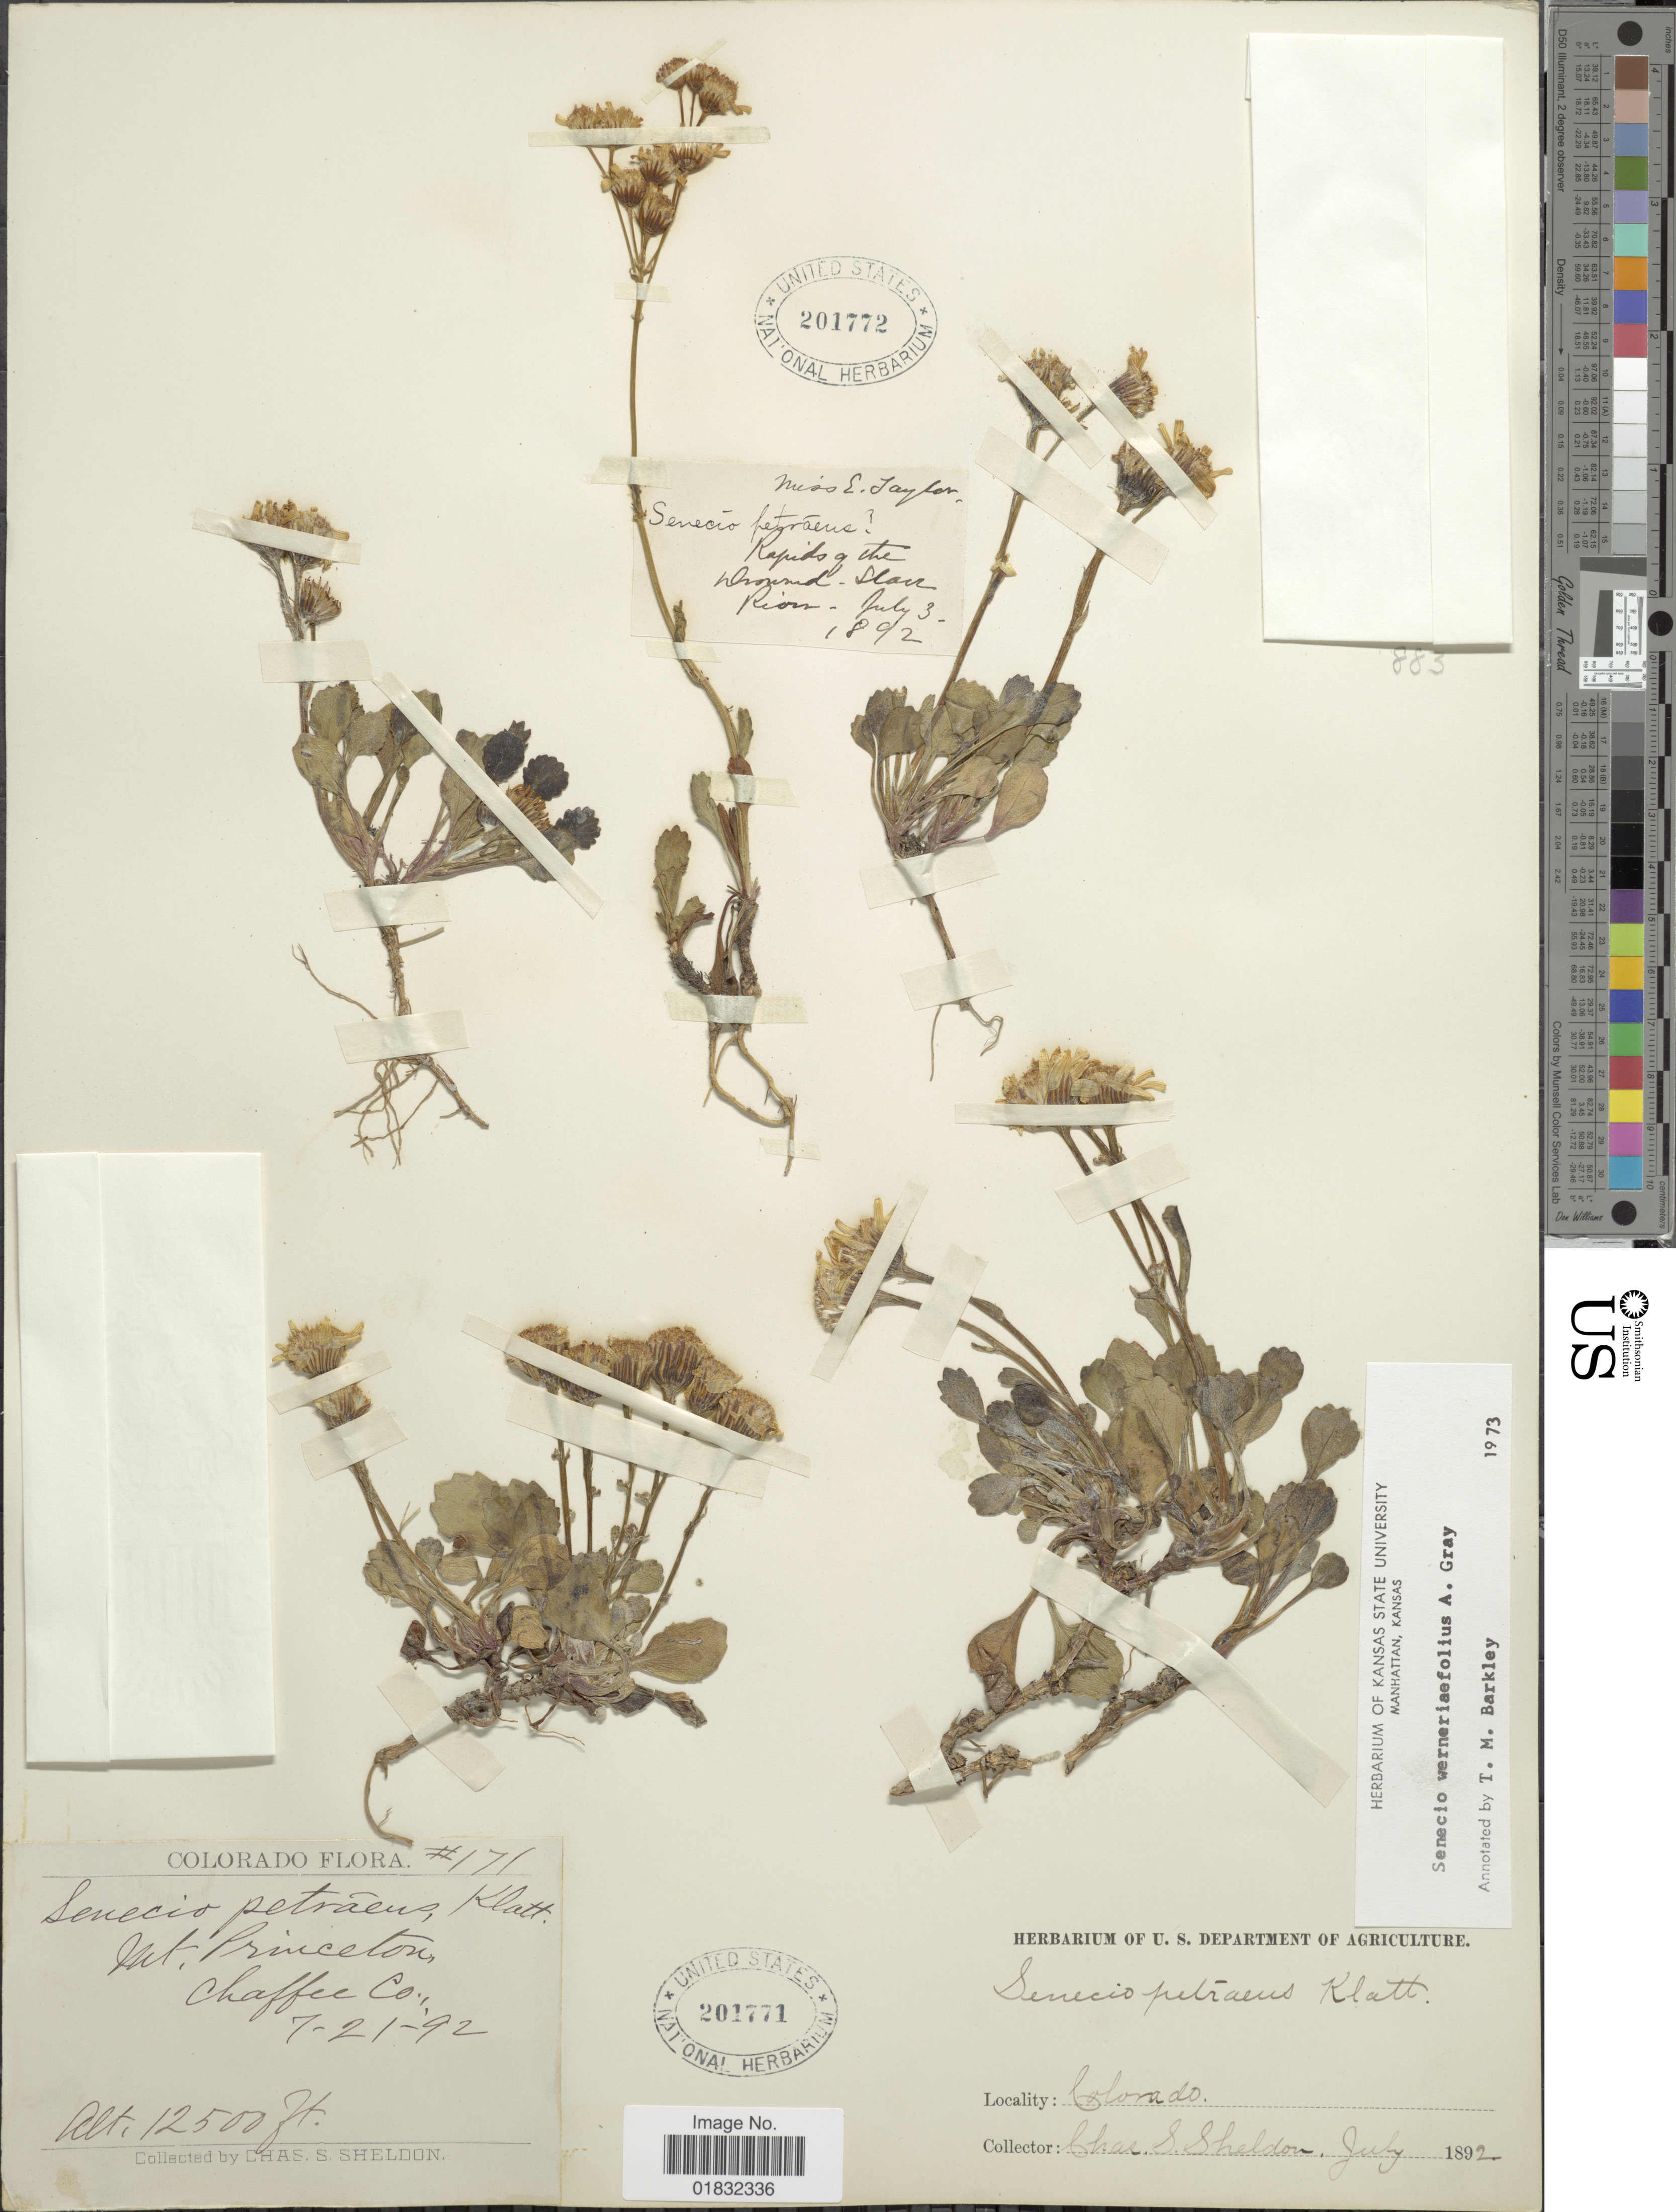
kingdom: Plantae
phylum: Tracheophyta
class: Magnoliopsida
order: Asterales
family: Asteraceae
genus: Packera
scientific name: Packera werneriifolia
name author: (A. Gray) W.A. Weber & Á. Löve ex Trock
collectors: C. S. Sheldon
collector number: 171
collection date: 1892-07-21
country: United States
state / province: Colorado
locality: Mt Princeton, Chaffee Co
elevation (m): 3810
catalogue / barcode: US 201771